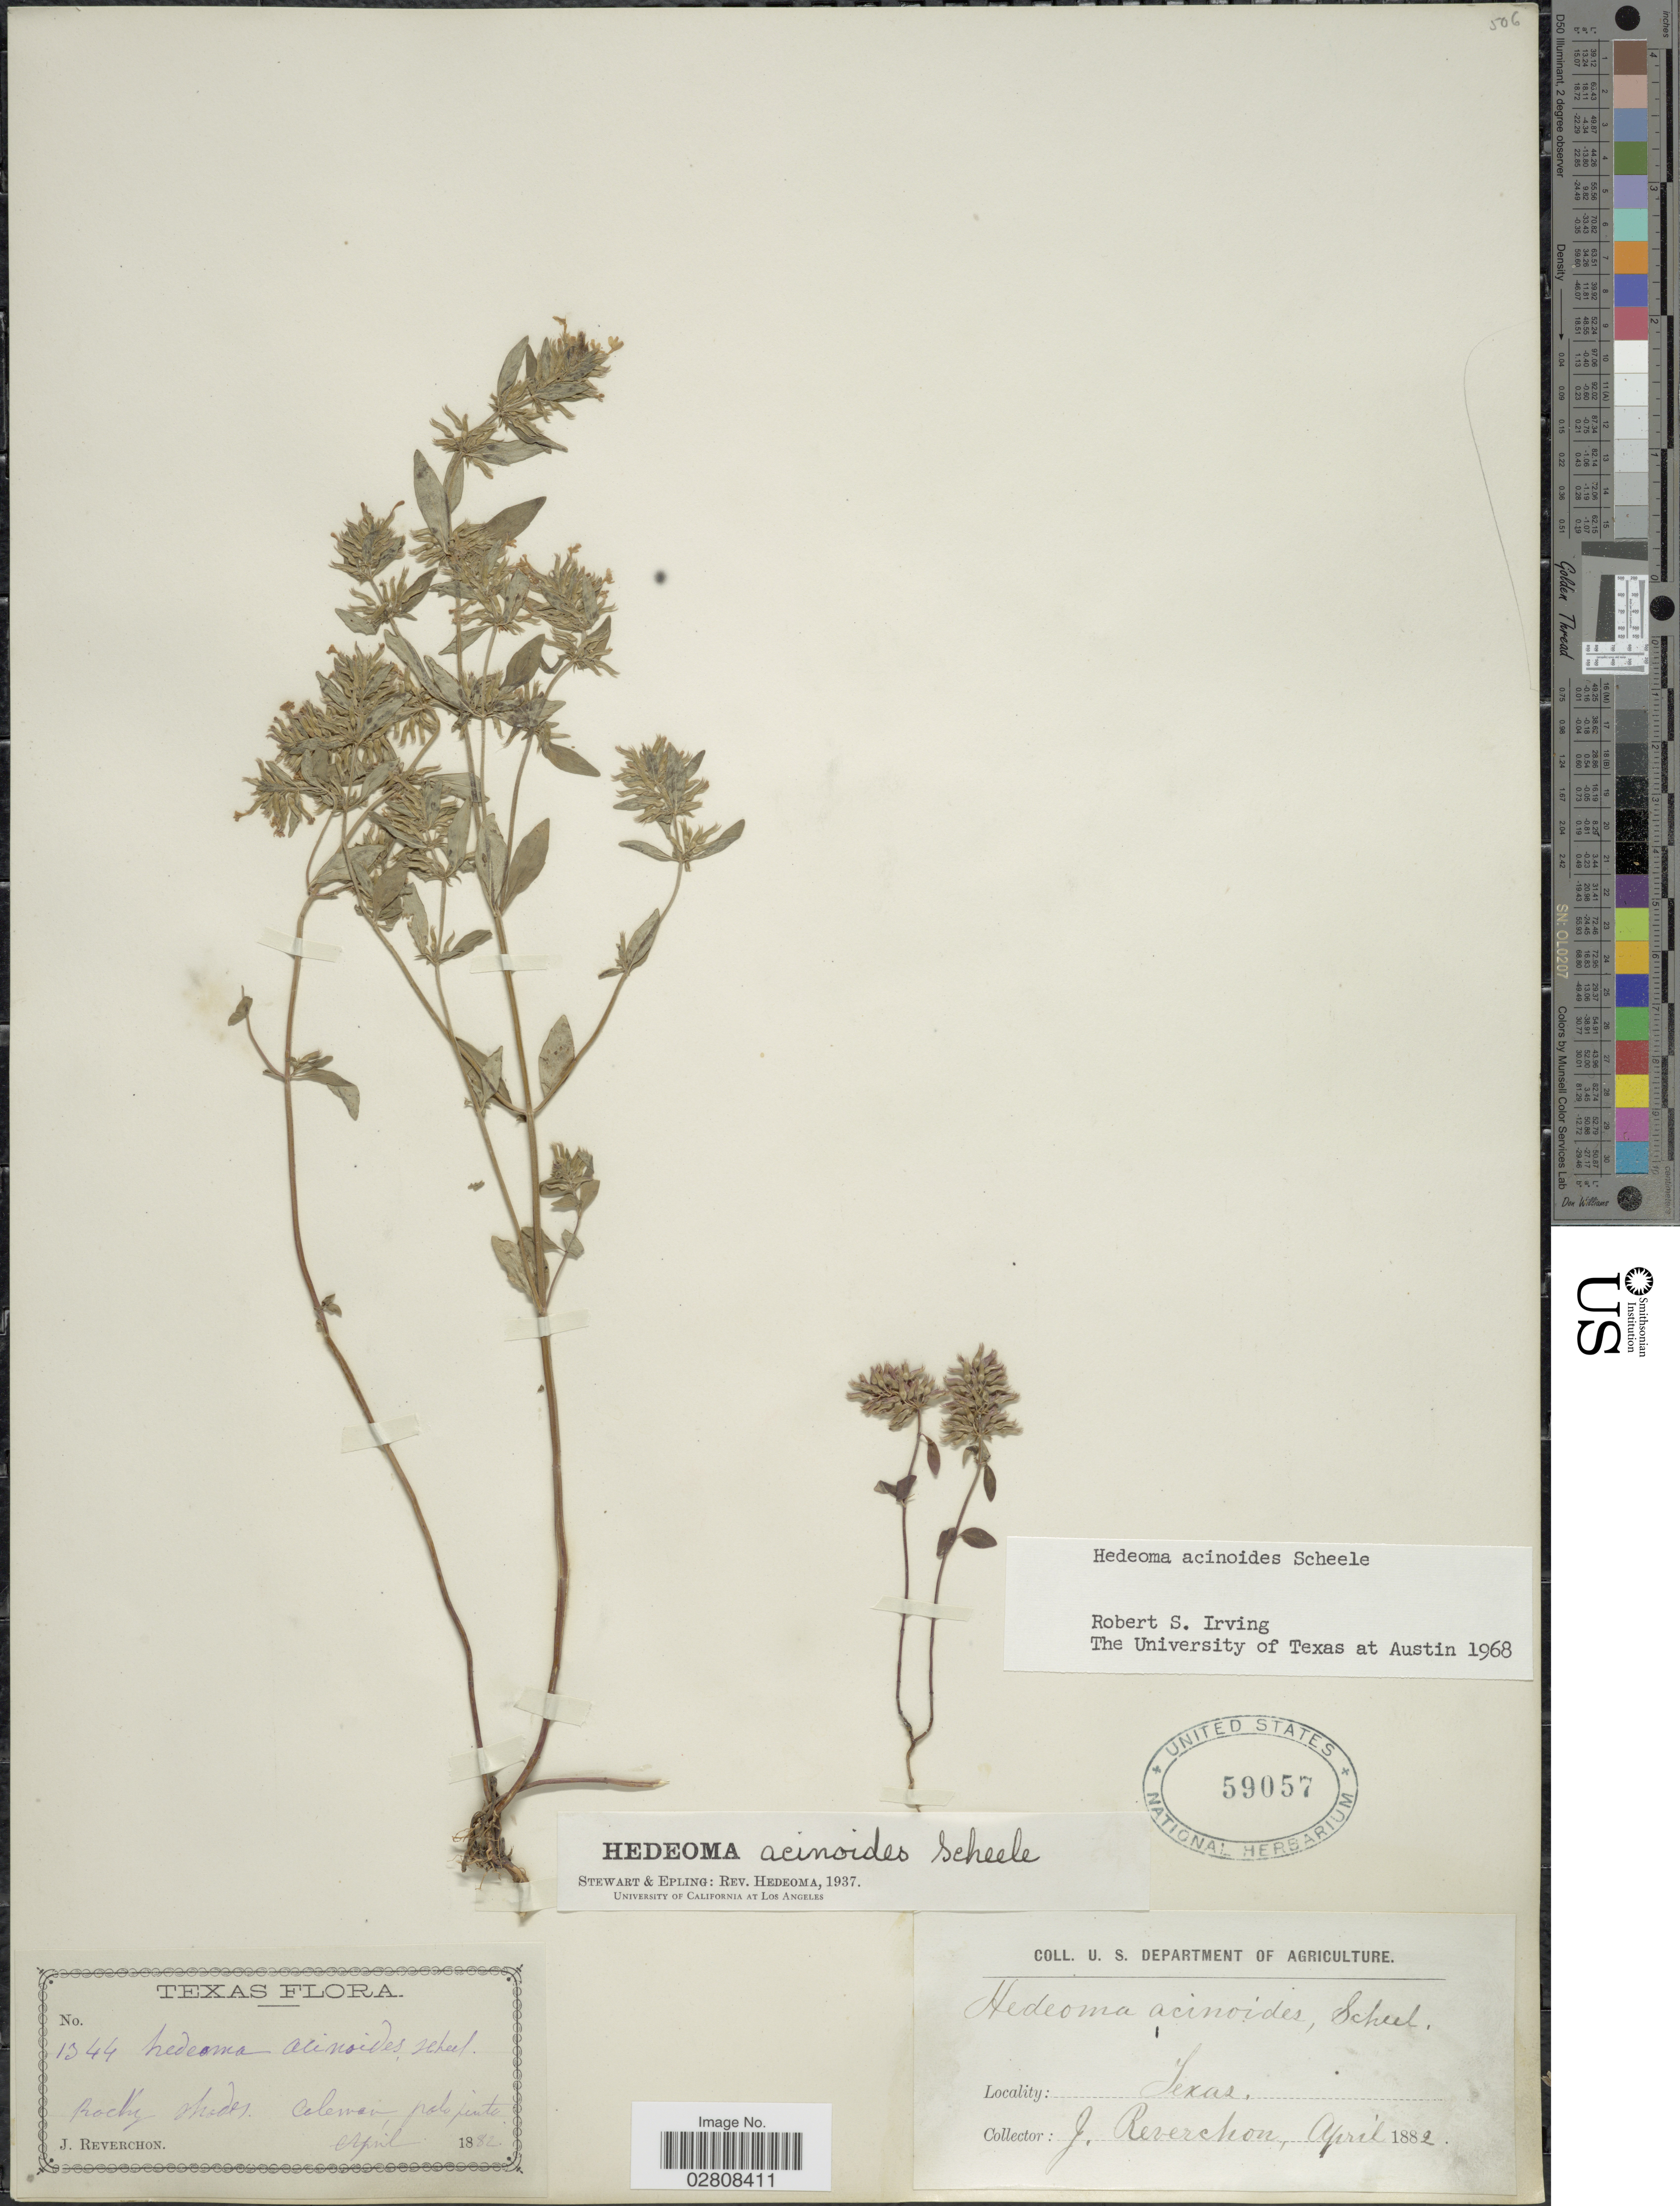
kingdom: Plantae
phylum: Tracheophyta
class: Magnoliopsida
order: Lamiales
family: Lamiaceae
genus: Hedeoma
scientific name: Hedeoma acinoides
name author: Scheele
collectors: J. Reverchon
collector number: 1344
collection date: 1882-04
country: United States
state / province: Texas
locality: Rocky shades. Coleman Palo Pinto.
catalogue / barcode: US 59057